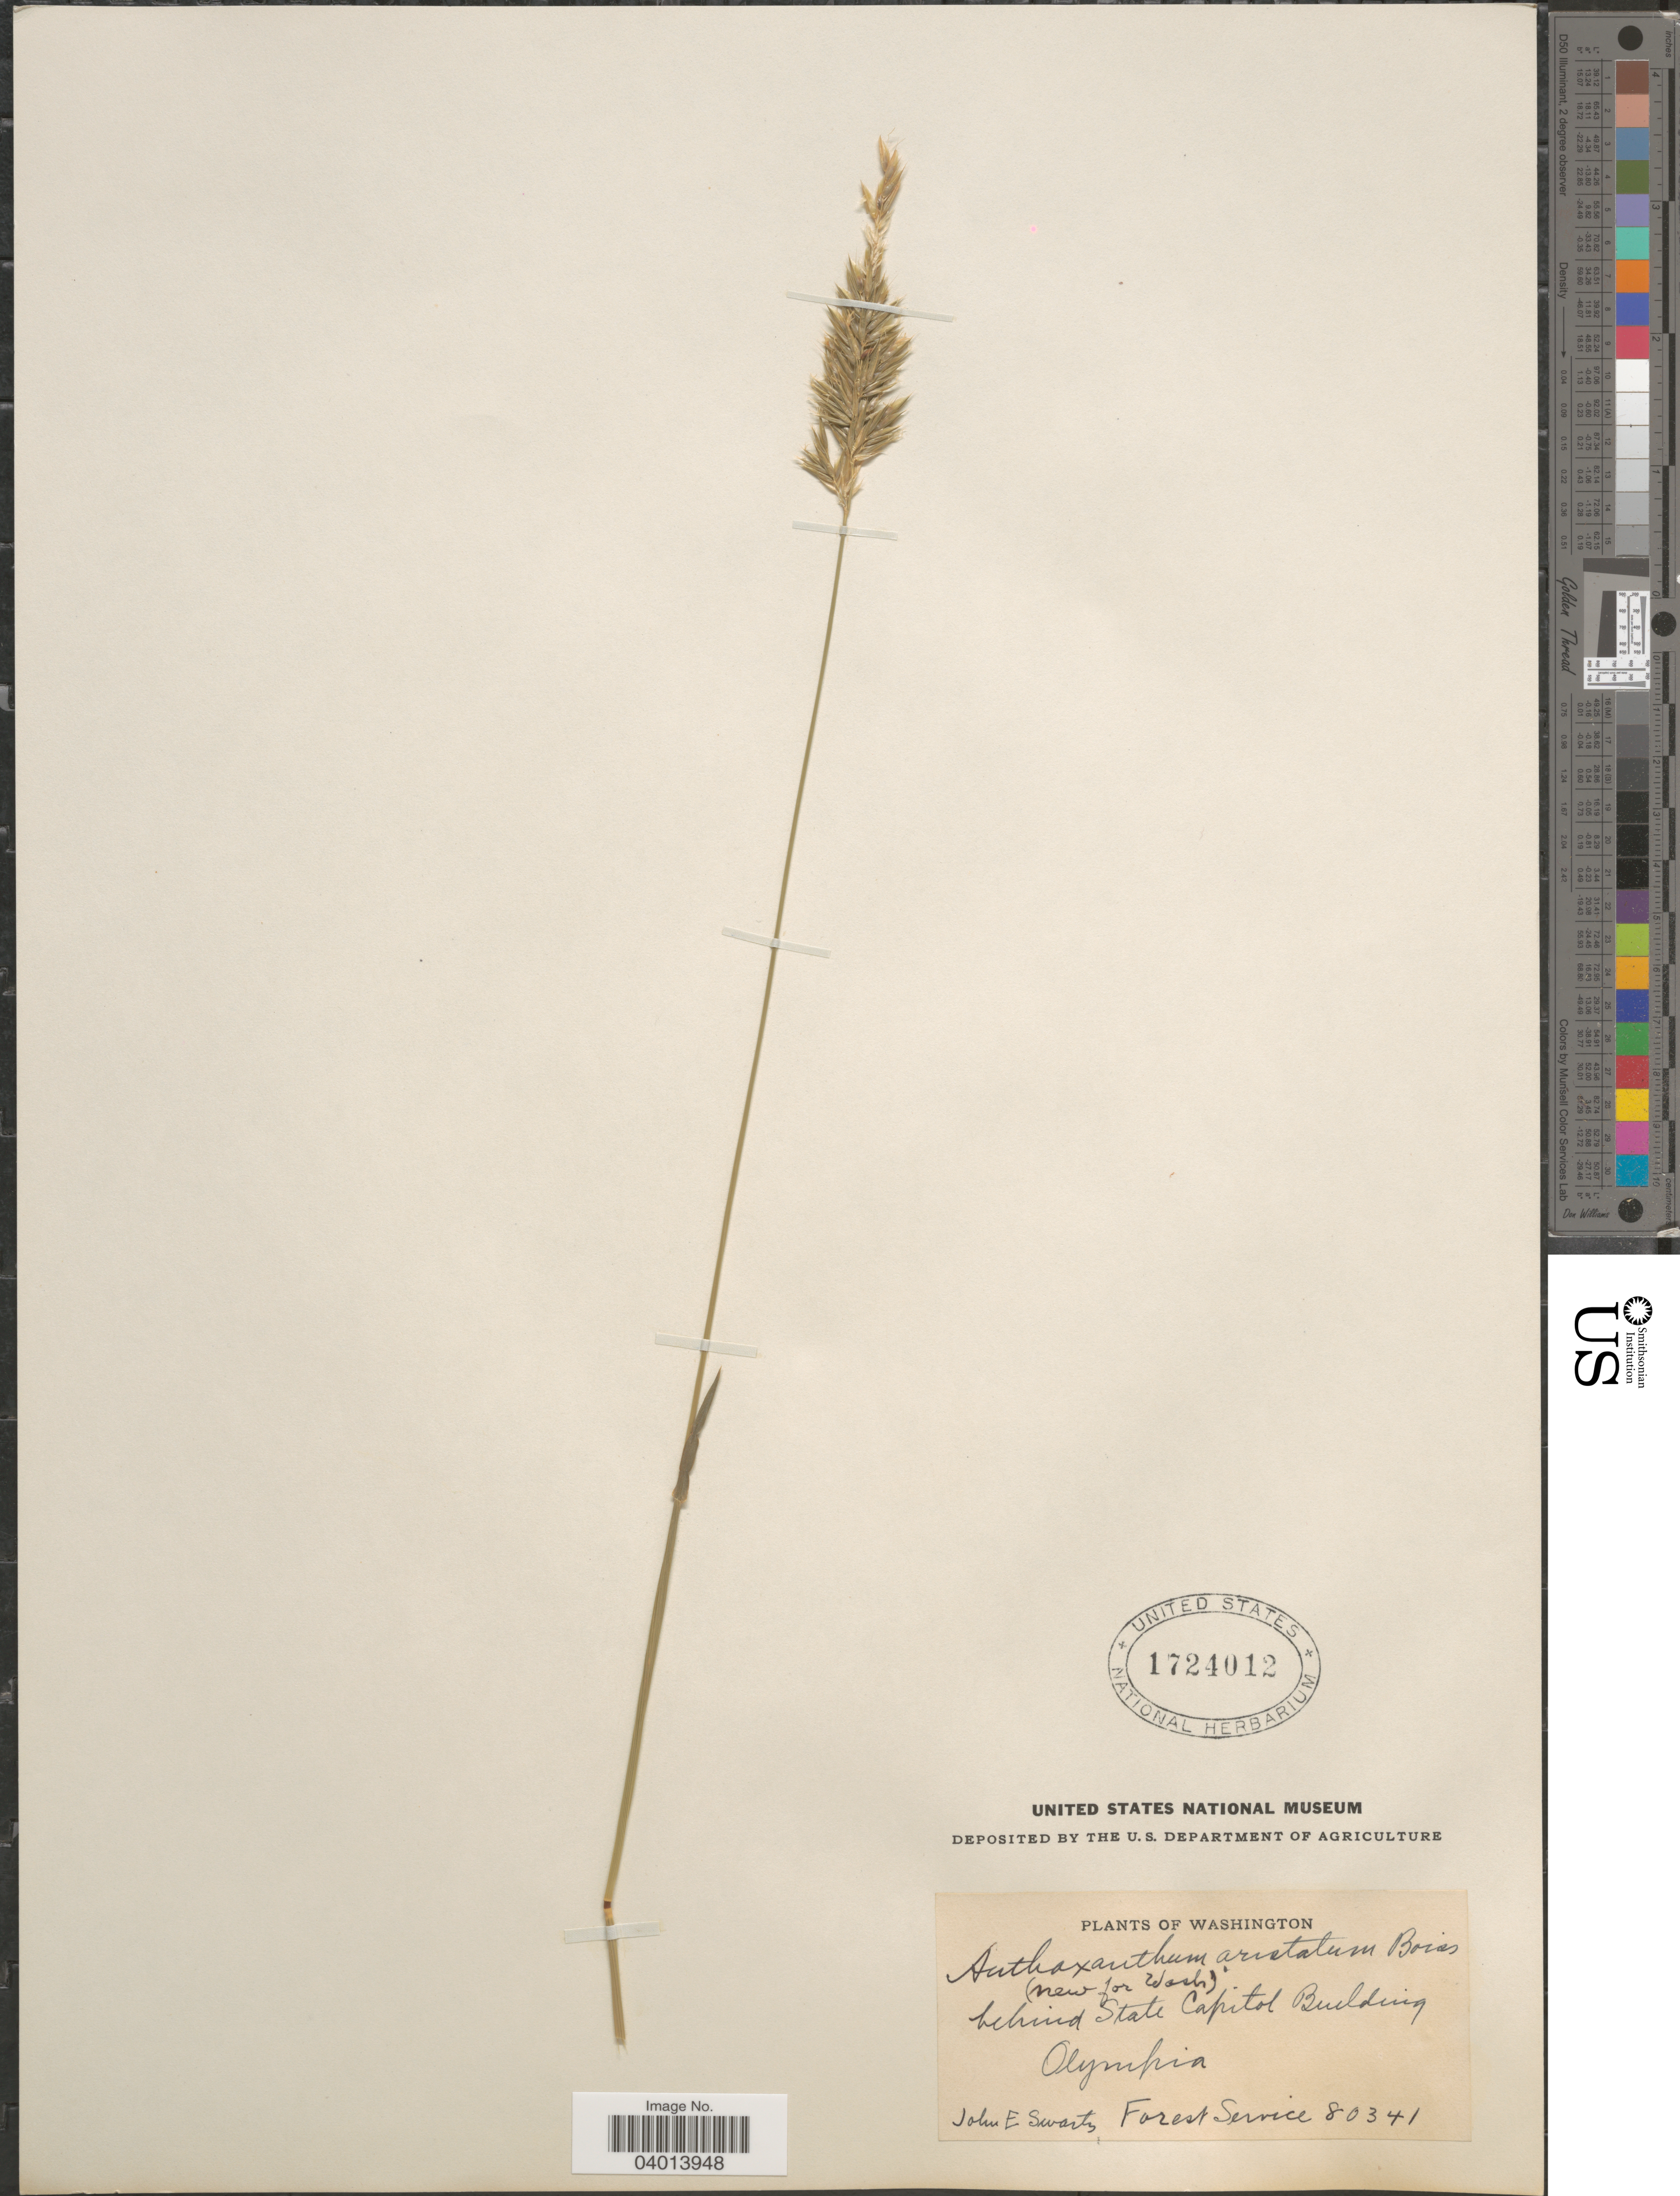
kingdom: Plantae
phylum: Tracheophyta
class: Liliopsida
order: Poales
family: Poaceae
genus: Anthoxanthum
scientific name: Anthoxanthum aristatum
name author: Boiss.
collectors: J. Swartz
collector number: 80341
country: United States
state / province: Washington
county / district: Thurston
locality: Behind State Capitol Building Olympia. Forest Service.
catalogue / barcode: US 1724012